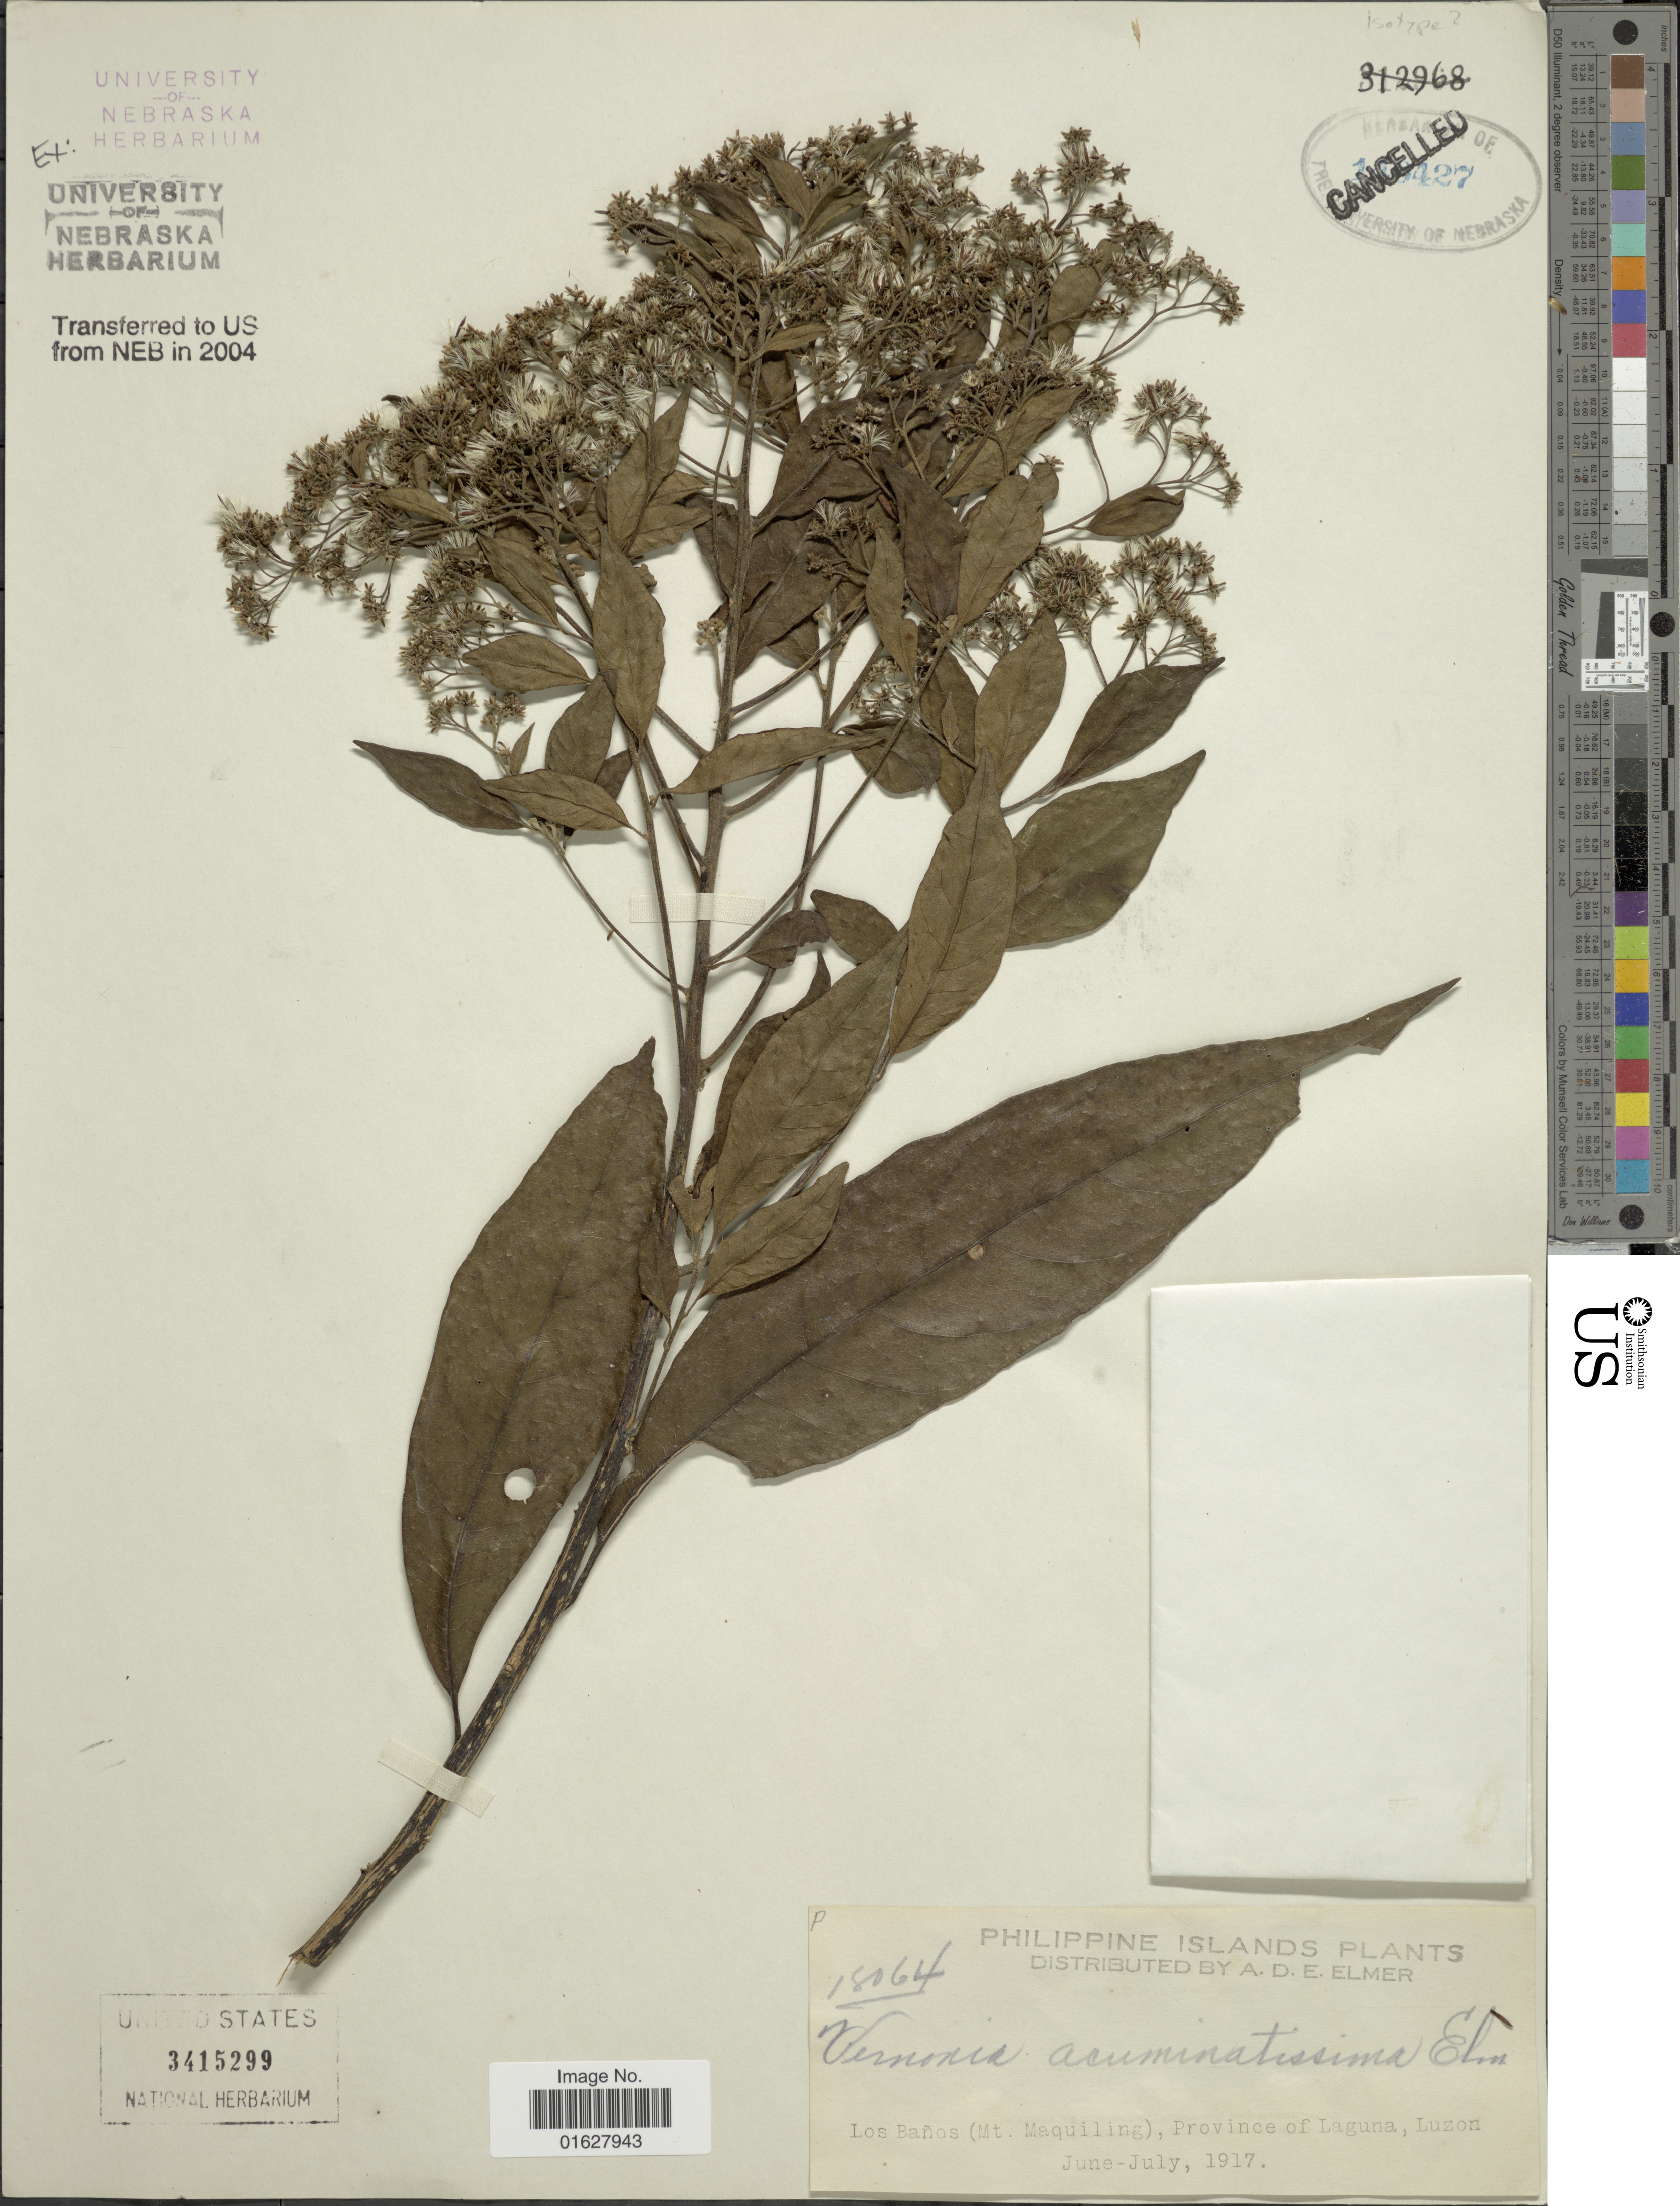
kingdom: Plantae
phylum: Tracheophyta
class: Magnoliopsida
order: Asterales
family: Asteraceae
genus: Vernonia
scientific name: Vernonia lancifolia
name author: Merr.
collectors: A. D. E. Elmer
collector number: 18064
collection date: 1917-06/1917-07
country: Philippines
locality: Philippine Island. Los Baños (Mt. Maquiling), Province of Lagua, Luzon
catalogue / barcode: US 3415299